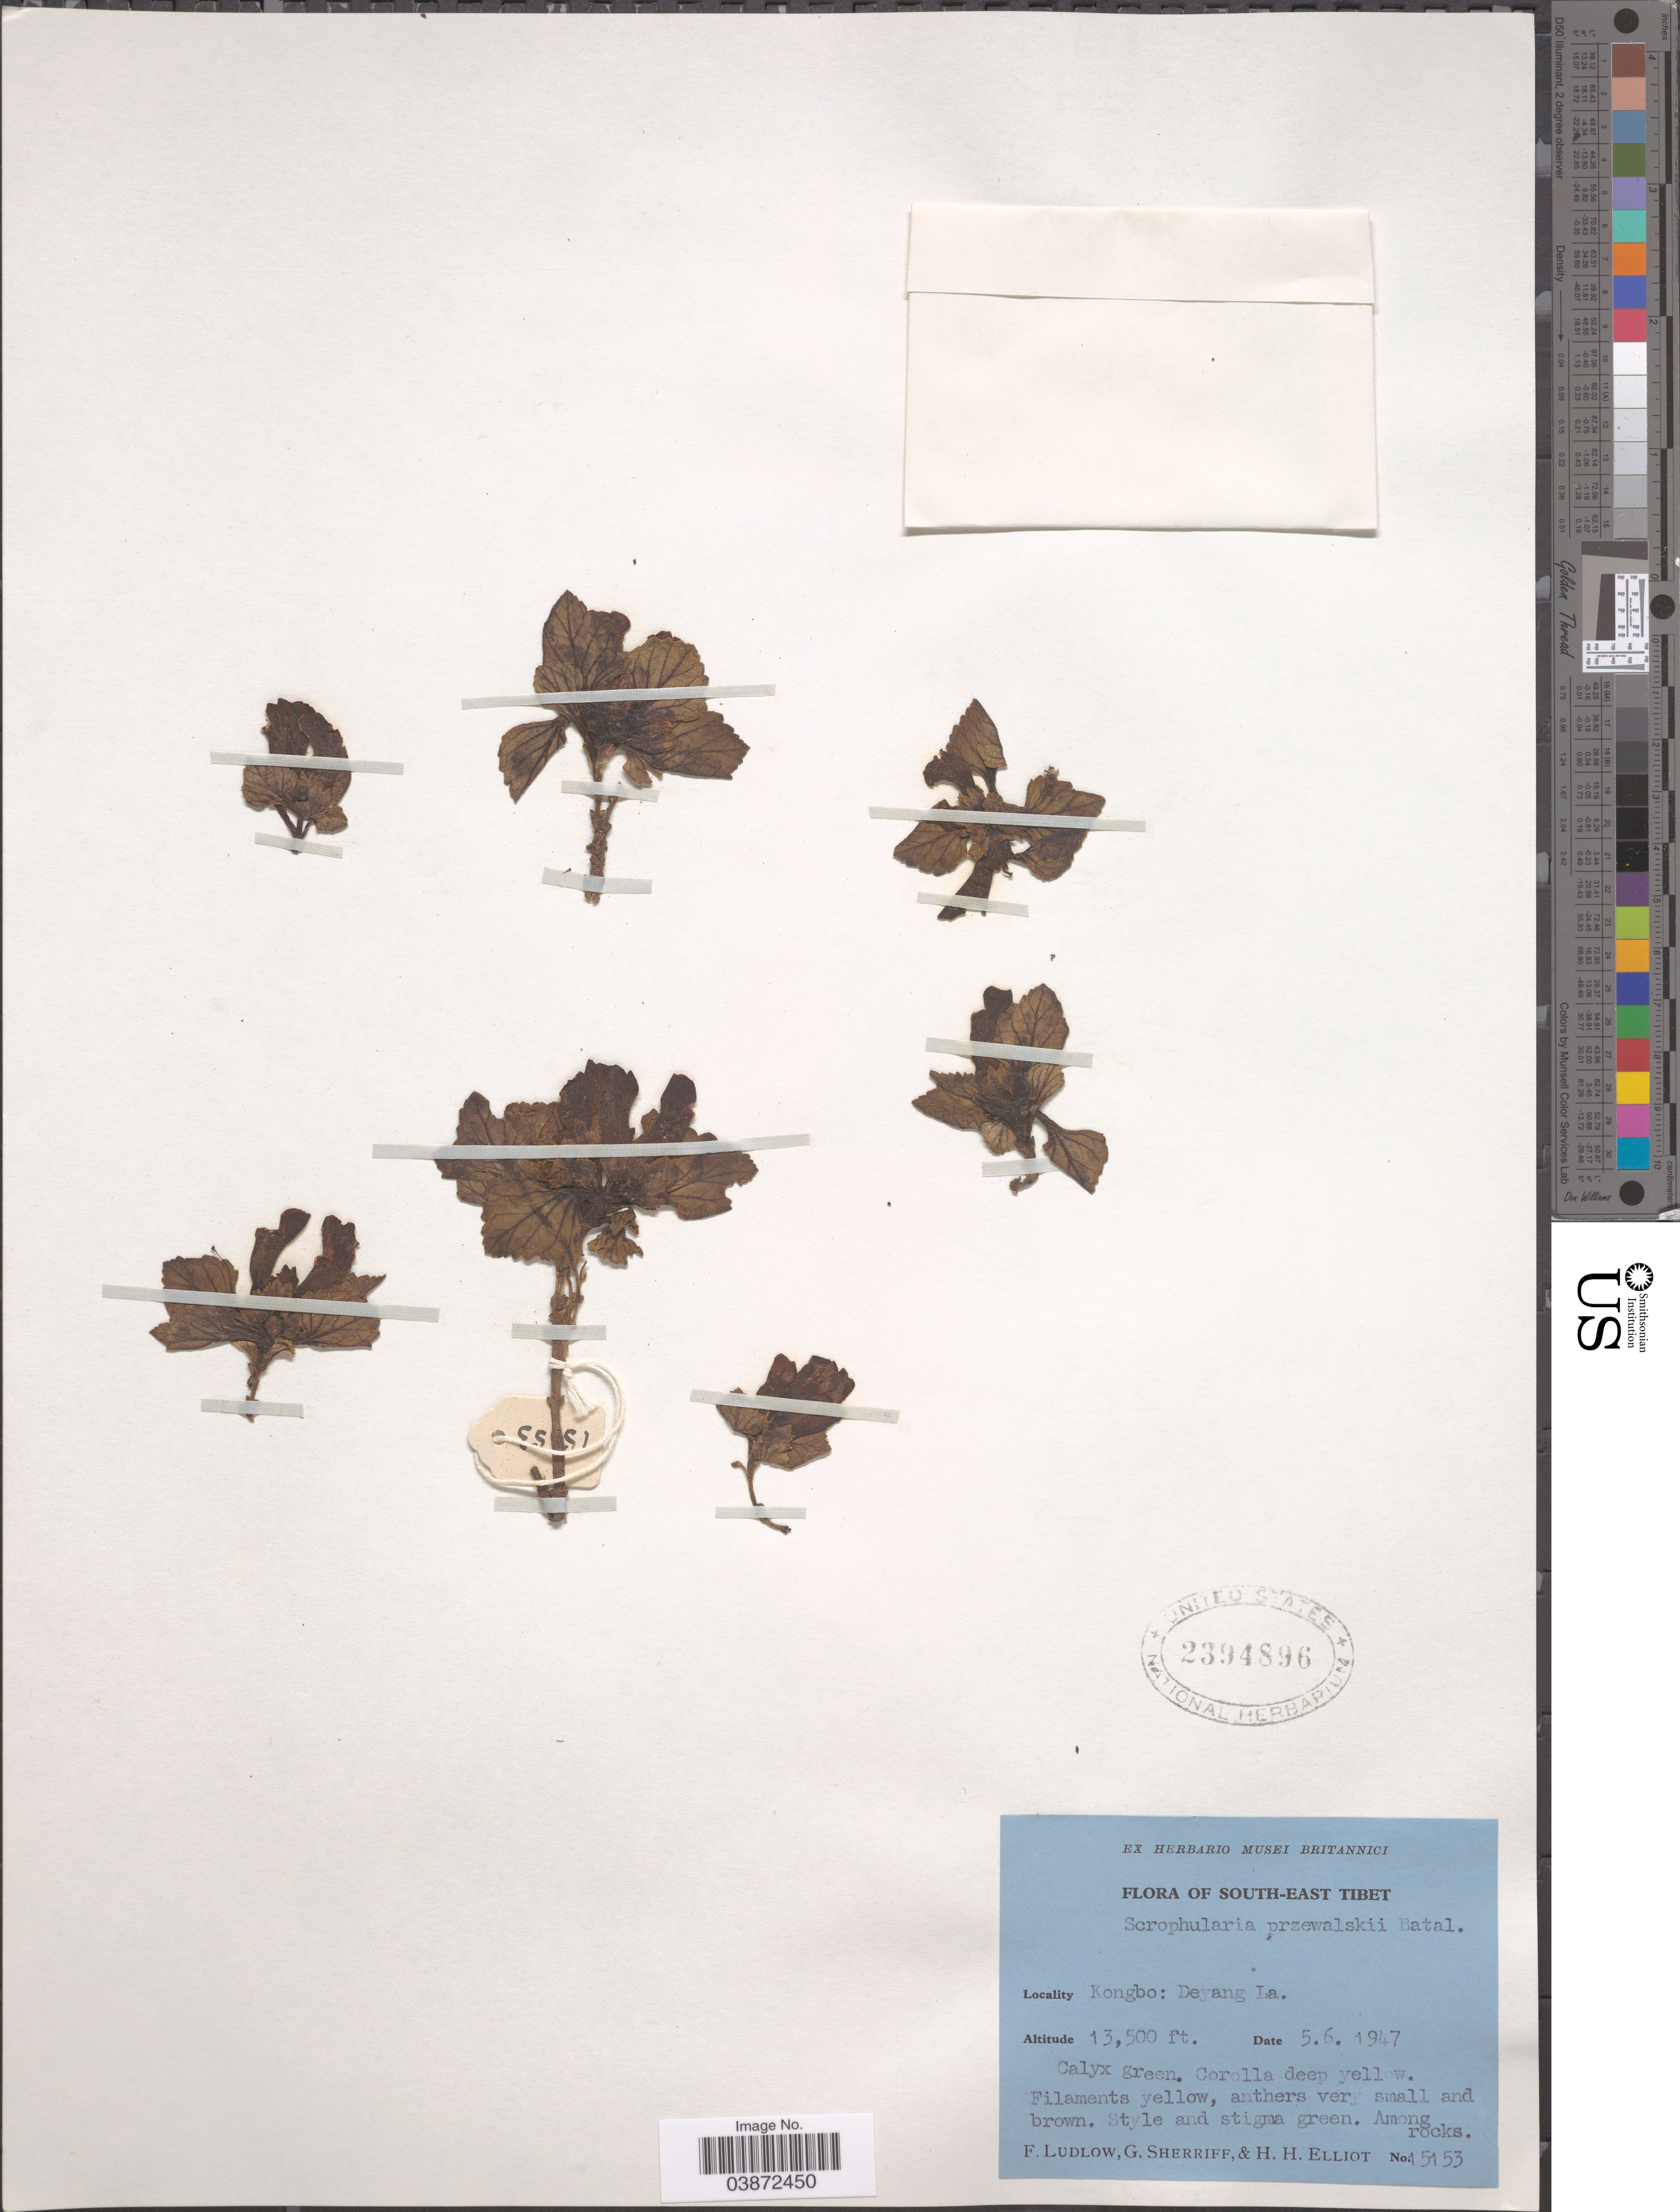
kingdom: Plantae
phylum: Tracheophyta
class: Magnoliopsida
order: Lamiales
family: Scrophulariaceae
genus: Scrophularia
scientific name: Scrophularia przewalskii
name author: Batalin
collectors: F. Ludlow, G. Sherriff & H. H. Elliot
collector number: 15153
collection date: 1947-06-05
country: China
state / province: Xizang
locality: South-East Tibet. Kongbo: Deyang La.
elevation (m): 4115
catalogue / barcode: US 2394896